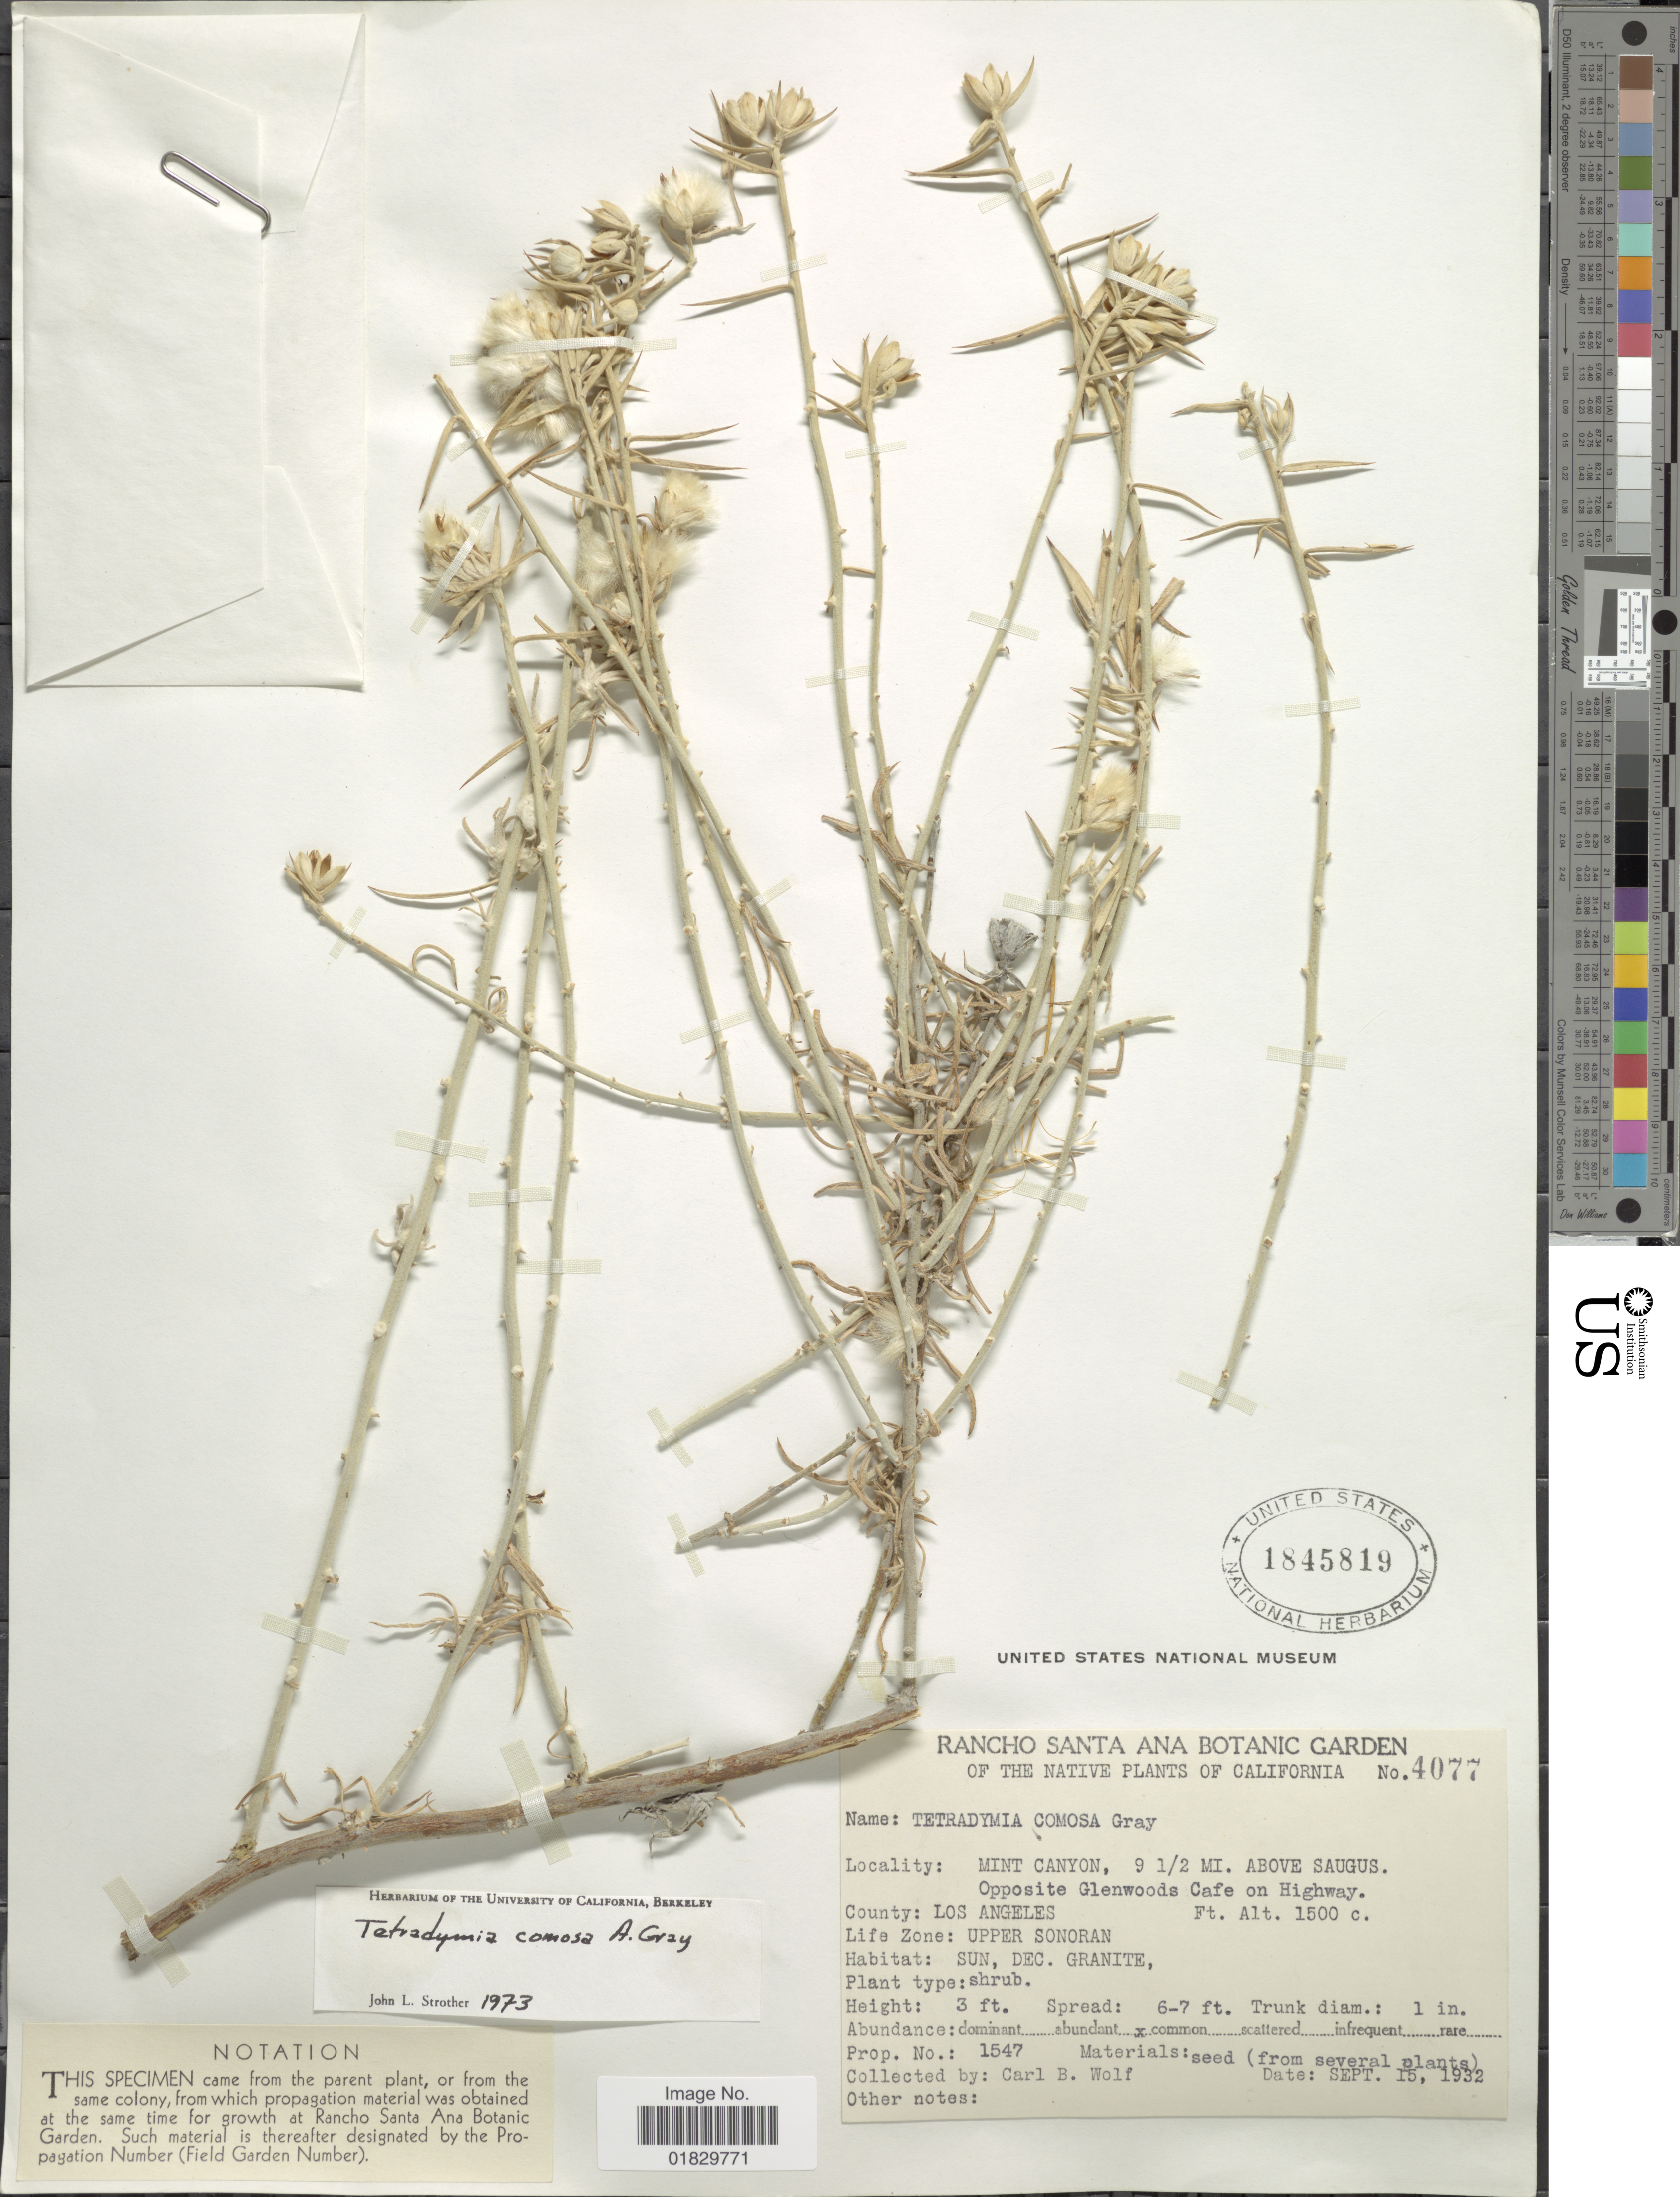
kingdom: Plantae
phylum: Tracheophyta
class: Magnoliopsida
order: Asterales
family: Asteraceae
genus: Tetradymia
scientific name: Tetradymia comosa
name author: A. Gray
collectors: C. B. Wolf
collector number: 4077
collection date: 1932-09-15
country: United States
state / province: California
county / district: Los Angeles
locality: Native plants of California. Mint Canyon, 9 1/2 mi. above Saugus. County: Los Angeles. Upper Sonoran.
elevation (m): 457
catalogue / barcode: US 1845819